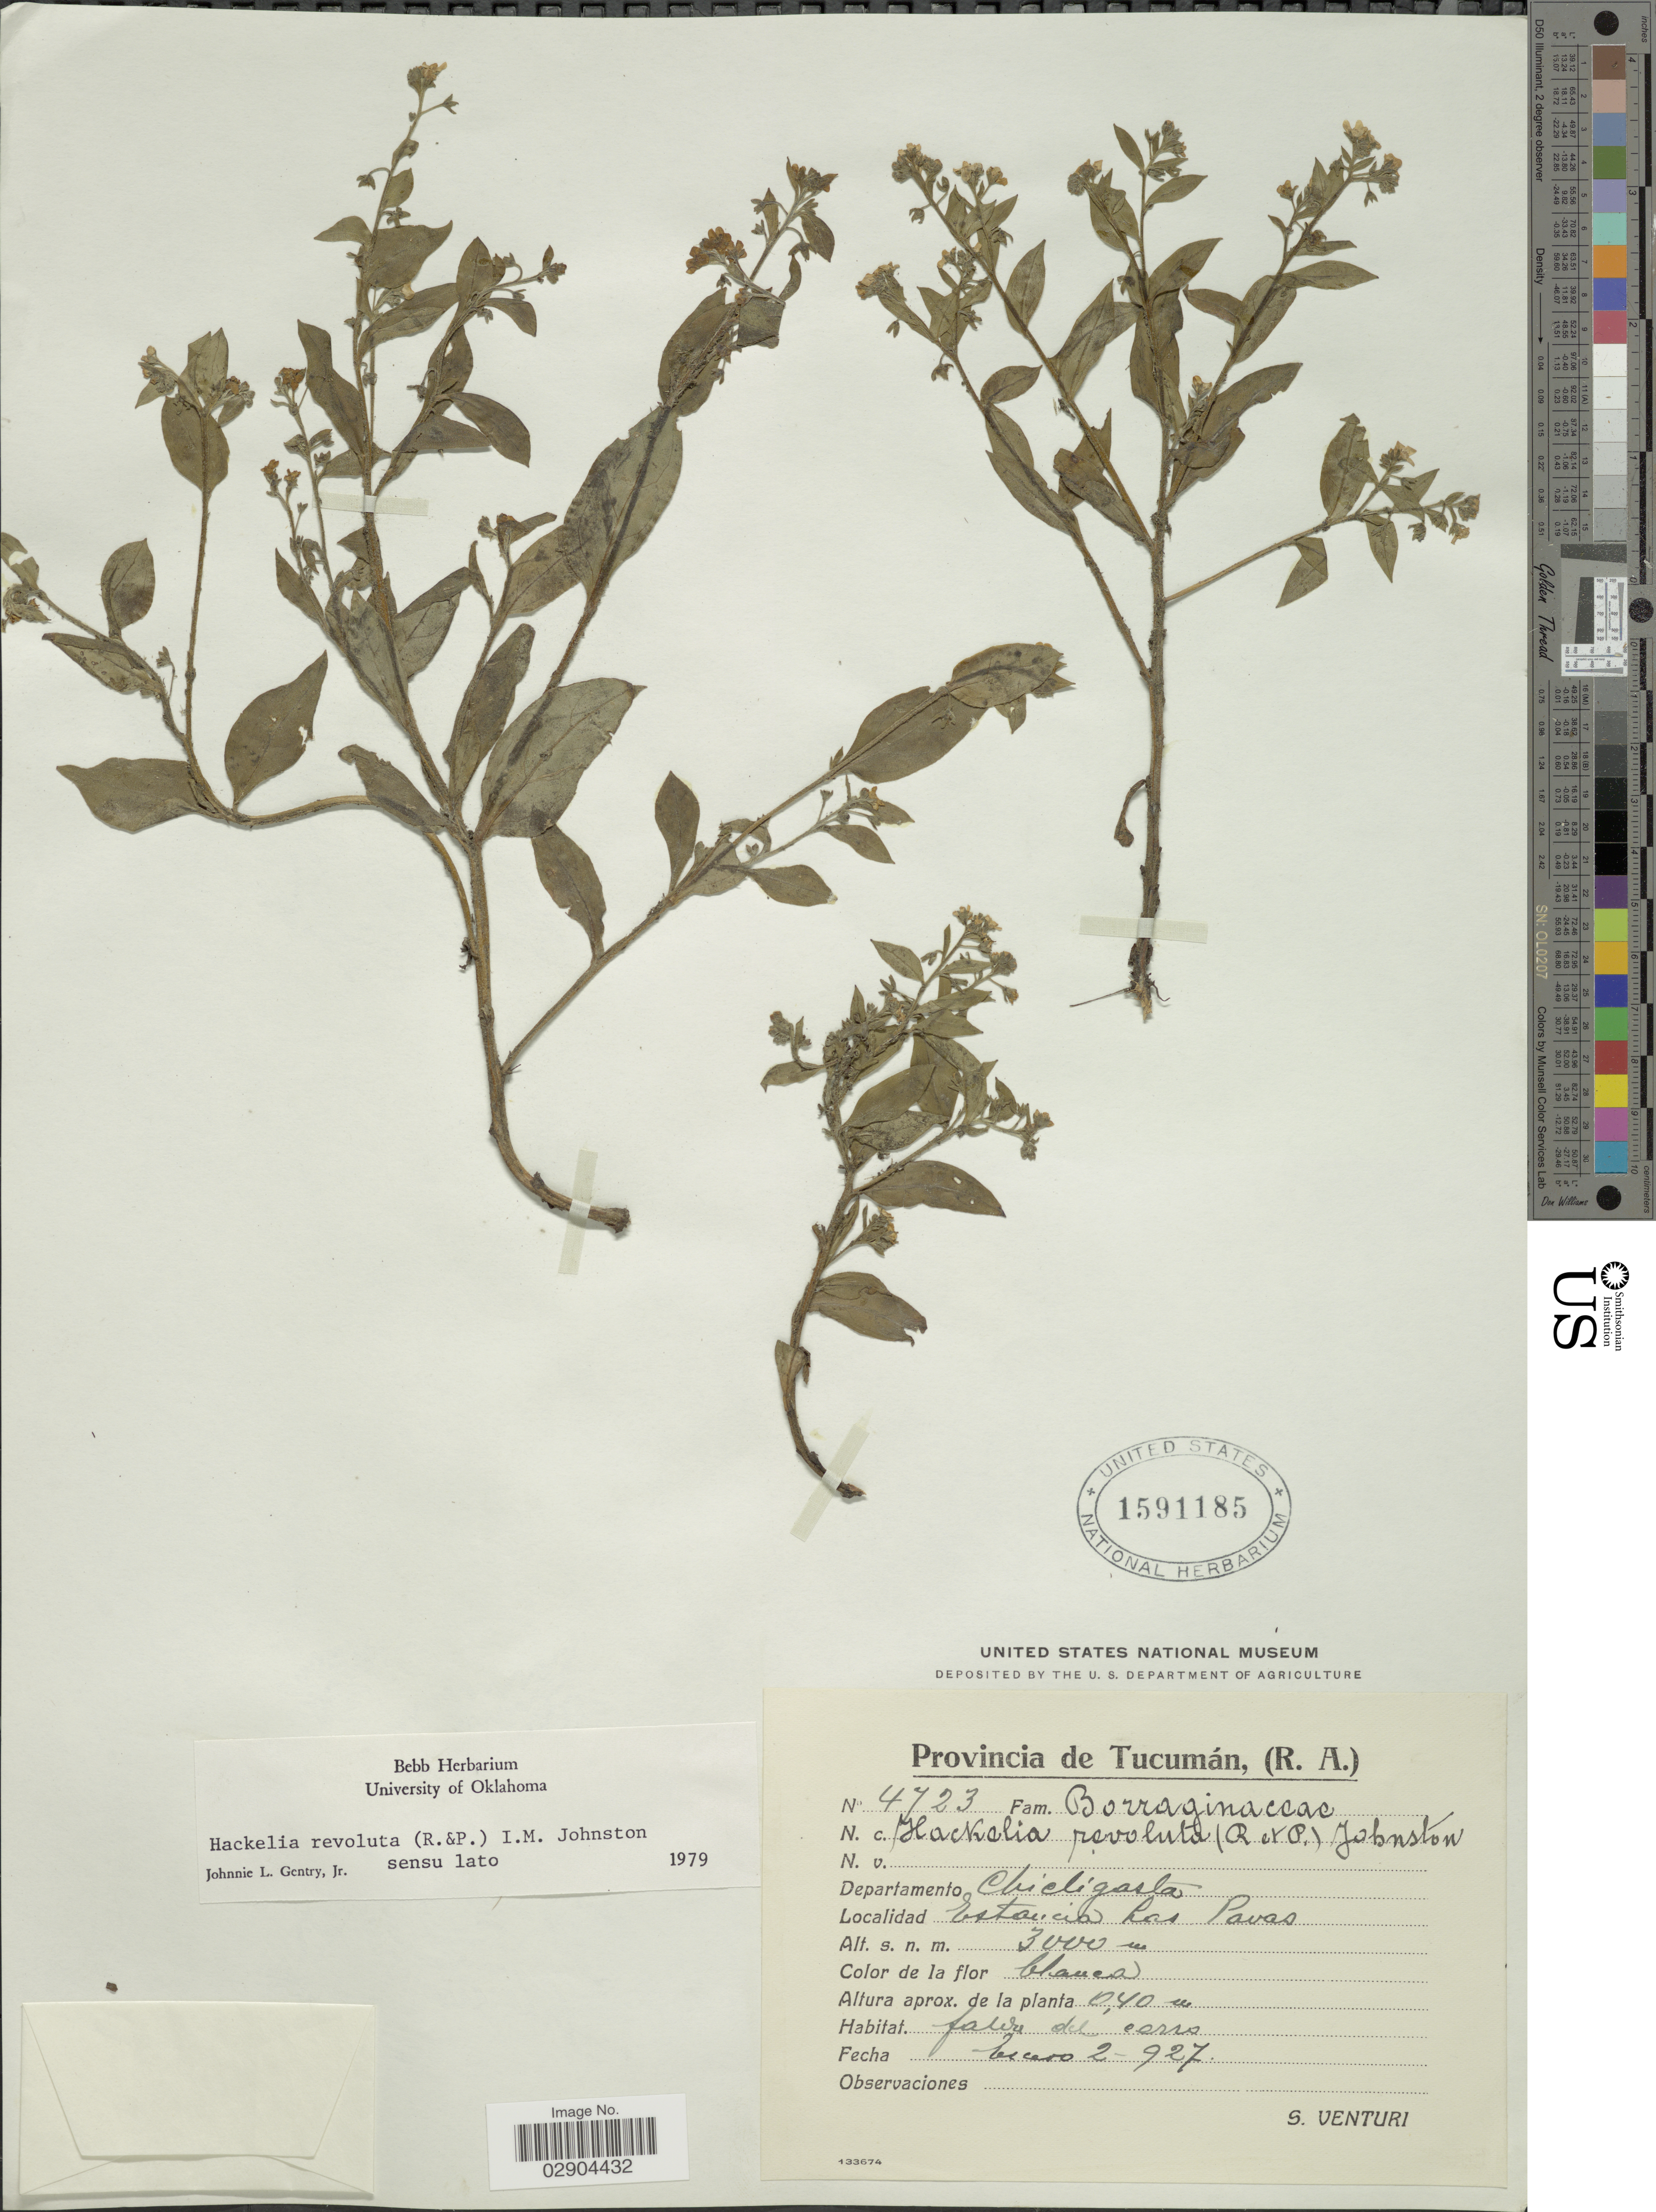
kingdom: Plantae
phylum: Tracheophyta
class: Magnoliopsida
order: Boraginales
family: Boraginaceae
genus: Hackelia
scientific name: Hackelia revoluta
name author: (Ruiz & Pav.) I.M. Johnst.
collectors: S. Venturi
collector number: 4723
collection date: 1927-01-02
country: Argentina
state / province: Tucuman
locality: Provincia de Tucumán, (R.A.). Departamento Chicligasta. Estancia Las Pavas.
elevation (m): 3000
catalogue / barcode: US 1591185